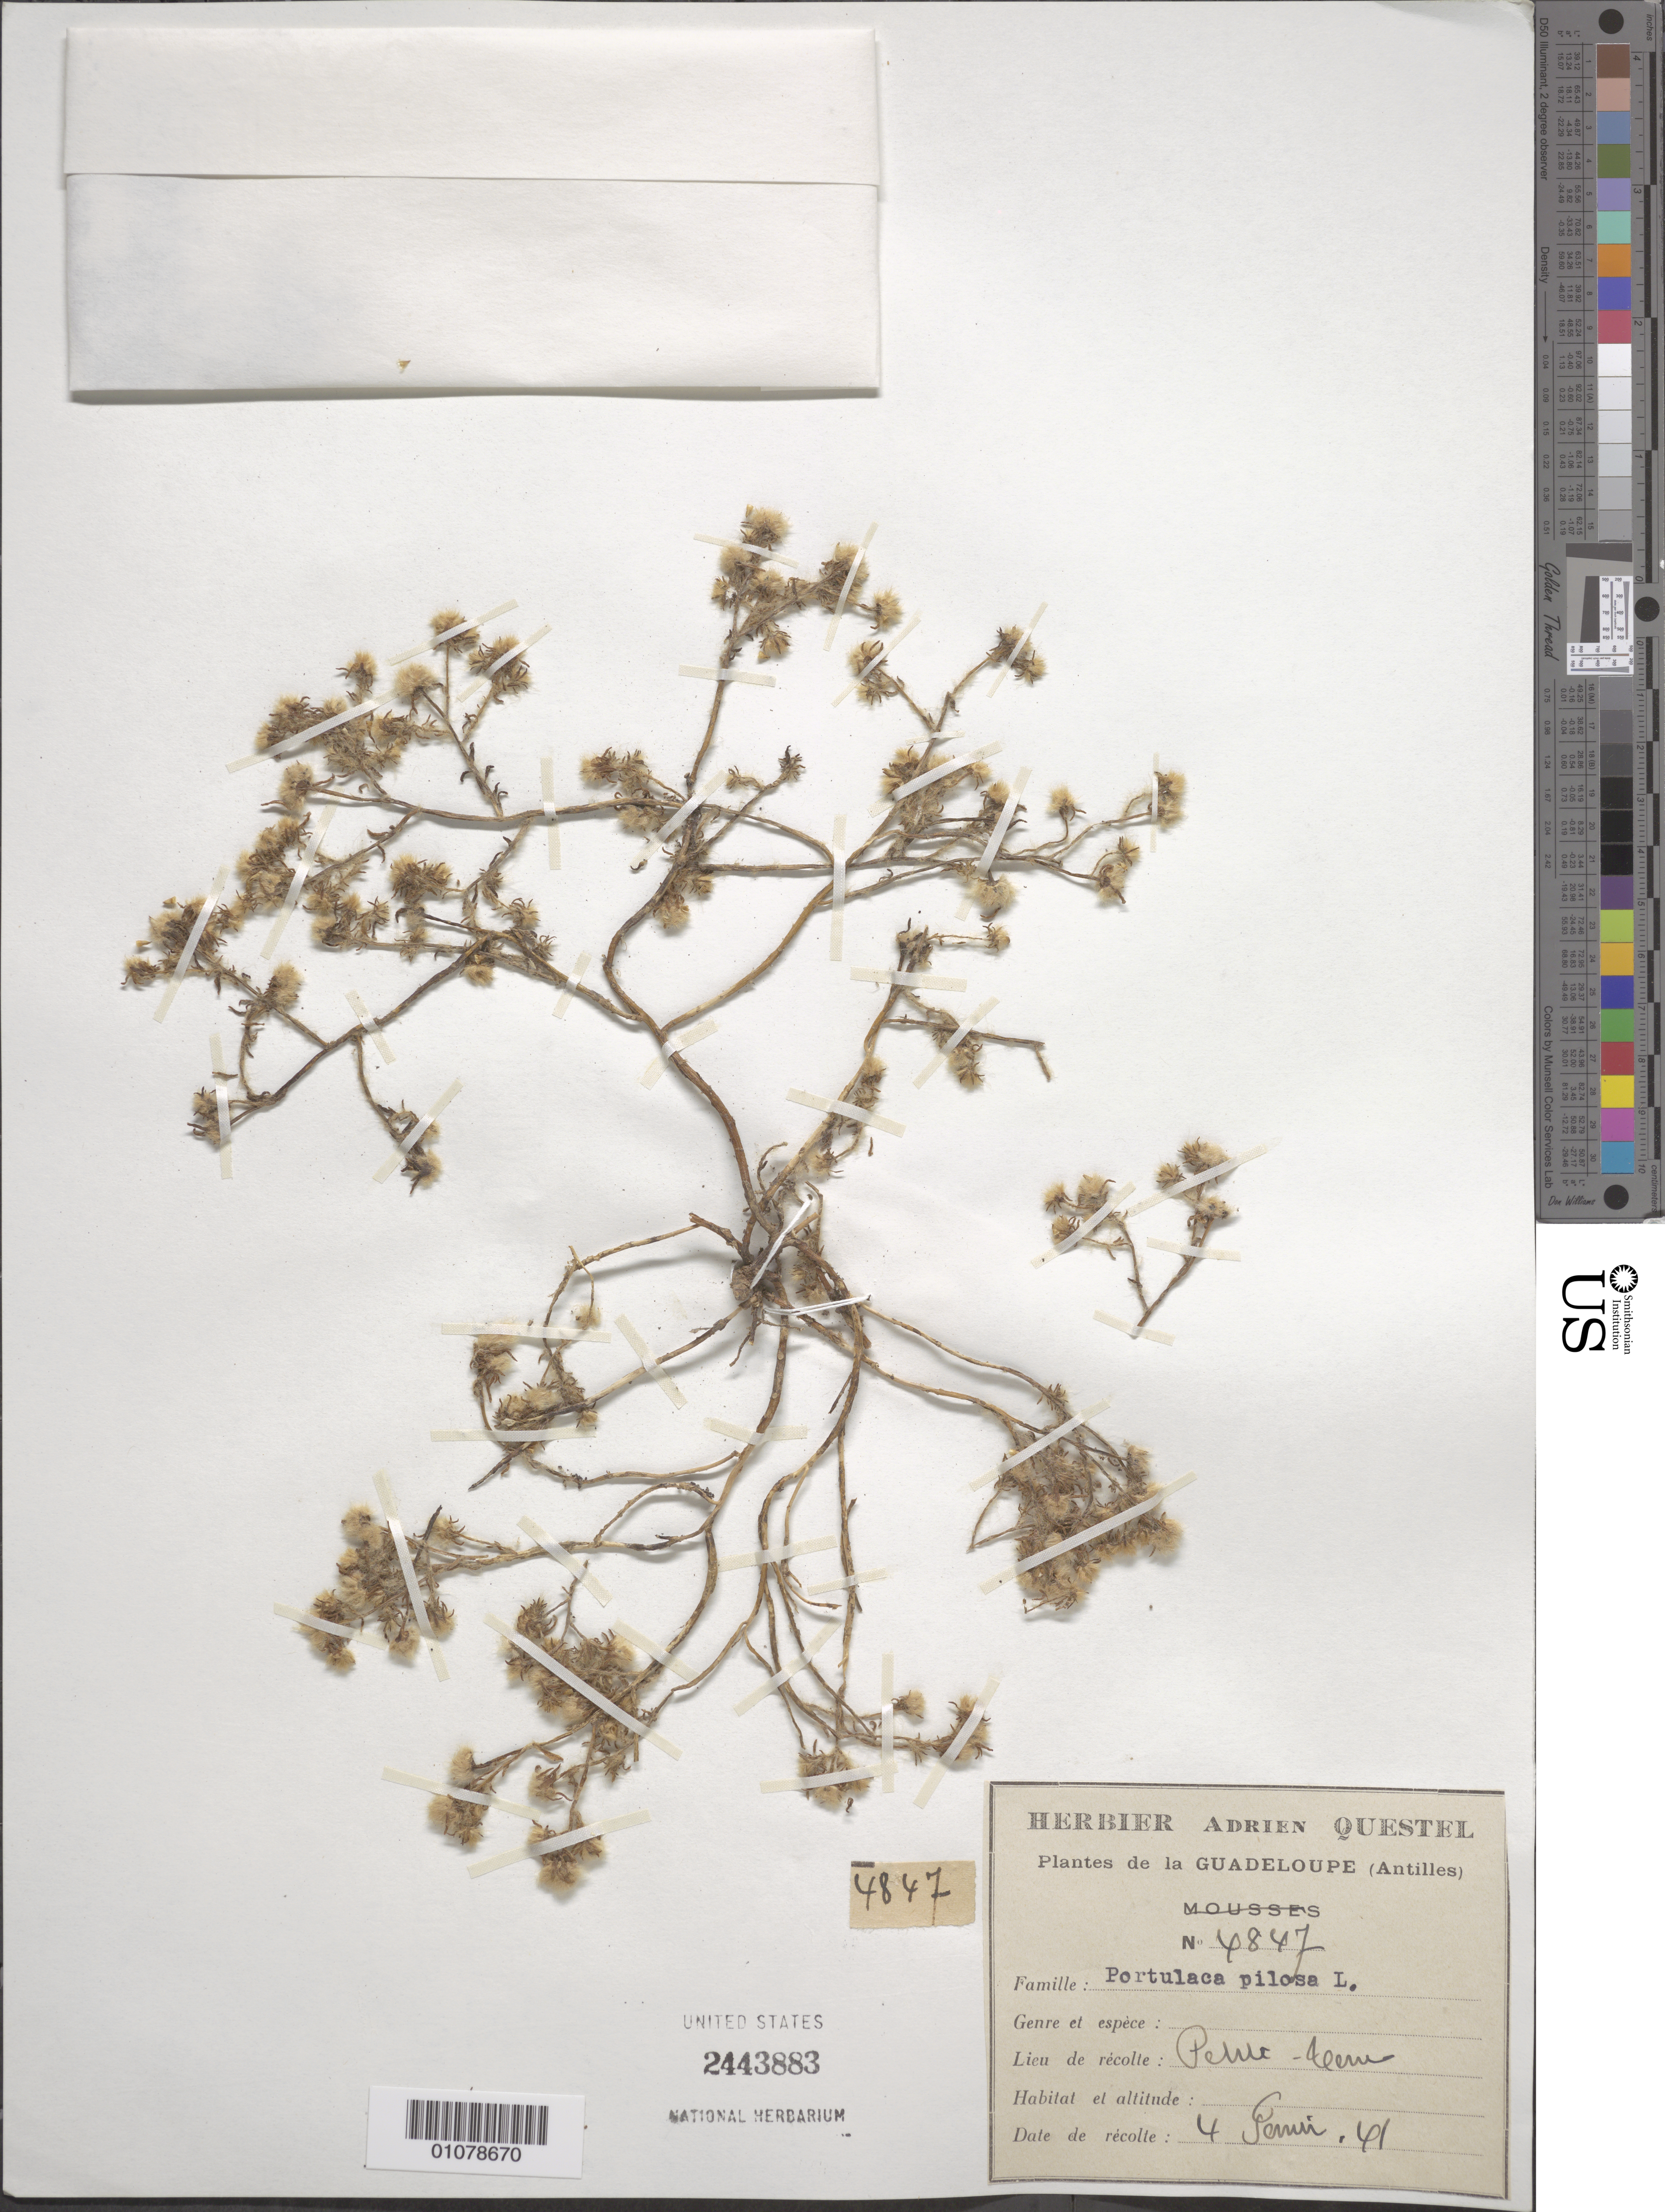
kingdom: Plantae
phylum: Tracheophyta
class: Magnoliopsida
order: Caryophyllales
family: Portulacaceae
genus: Portulaca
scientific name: Portulaca pilosa f. pilosa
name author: L.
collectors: A. Questel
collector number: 4847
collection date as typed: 04 Feb 1941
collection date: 1941-02-04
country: Guadeloupe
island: Petite Terre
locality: Petite-Terre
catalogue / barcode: US 2443883